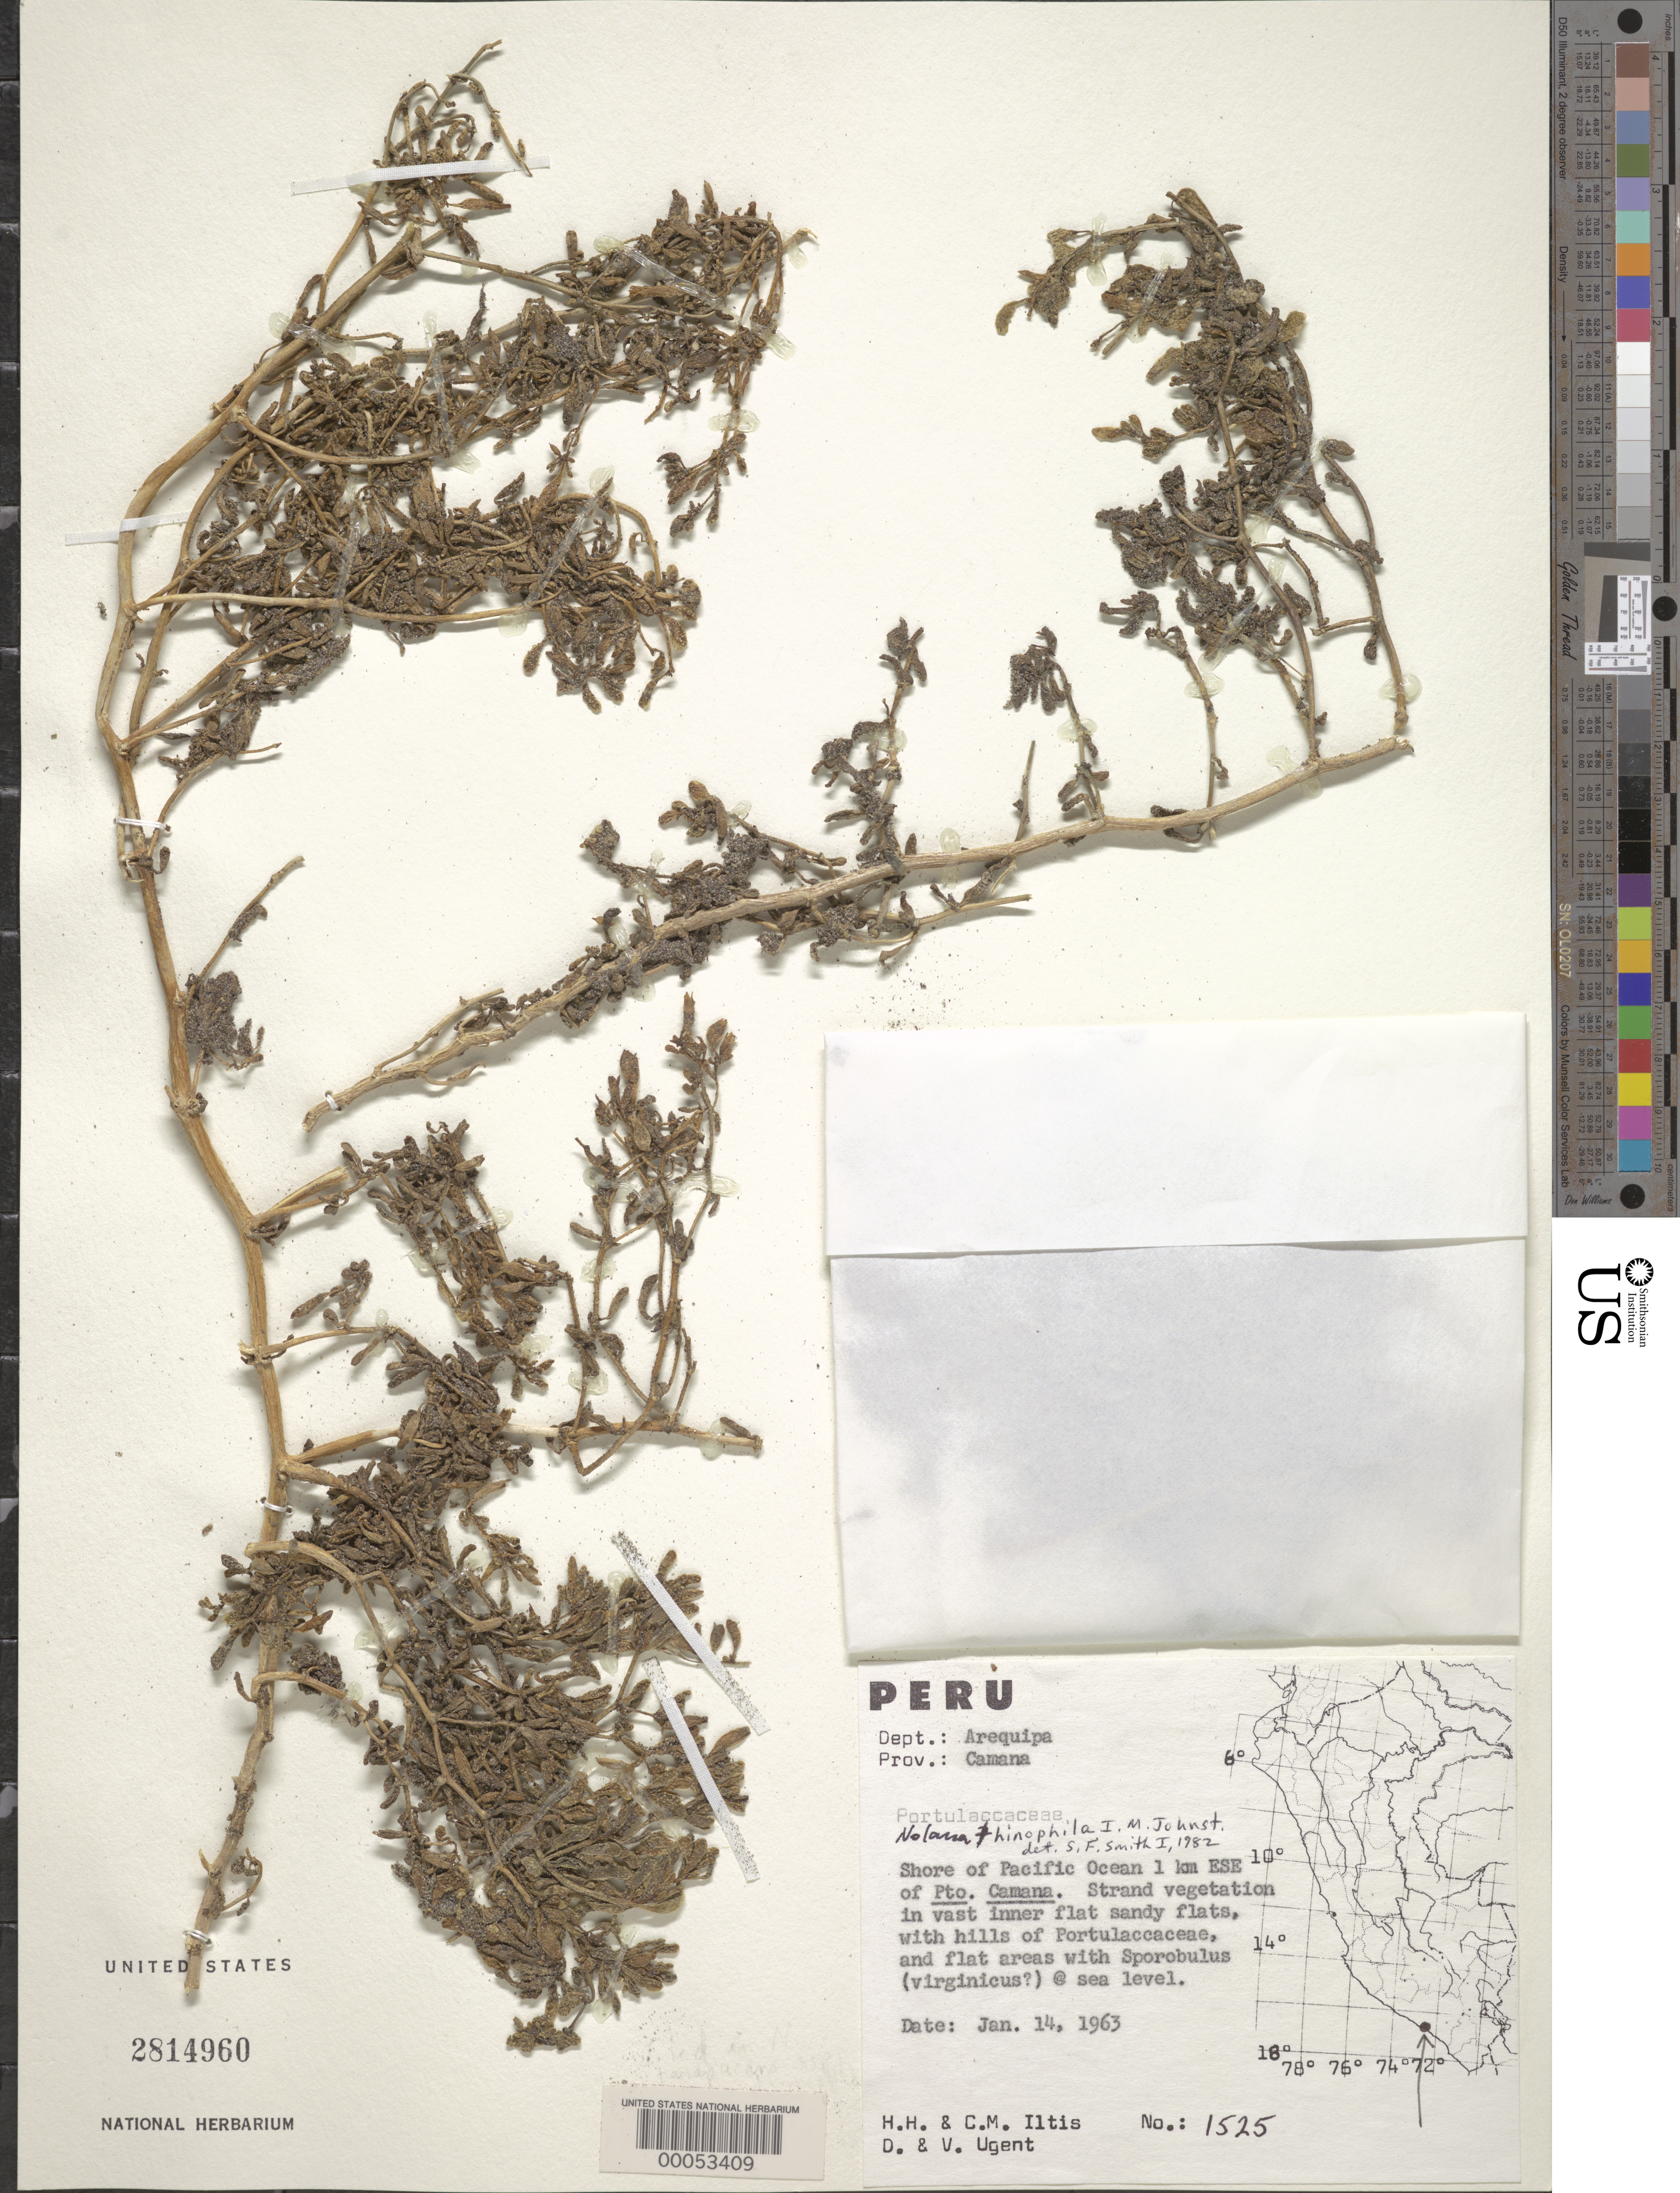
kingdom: Plantae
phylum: Tracheophyta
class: Magnoliopsida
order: Solanales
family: Solanaceae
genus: Nolana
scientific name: Nolana tarapacana subsp. thinophila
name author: (I.M. Johnst.) Mesa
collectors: H. H. Iltis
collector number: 1525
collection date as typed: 14 Jan 1963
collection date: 1963-01-14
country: Peru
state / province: Arequipa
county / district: Camaná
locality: shore of Pacific Ocean 1 km ESE of Pto. Camaná [?]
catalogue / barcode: US 2814960